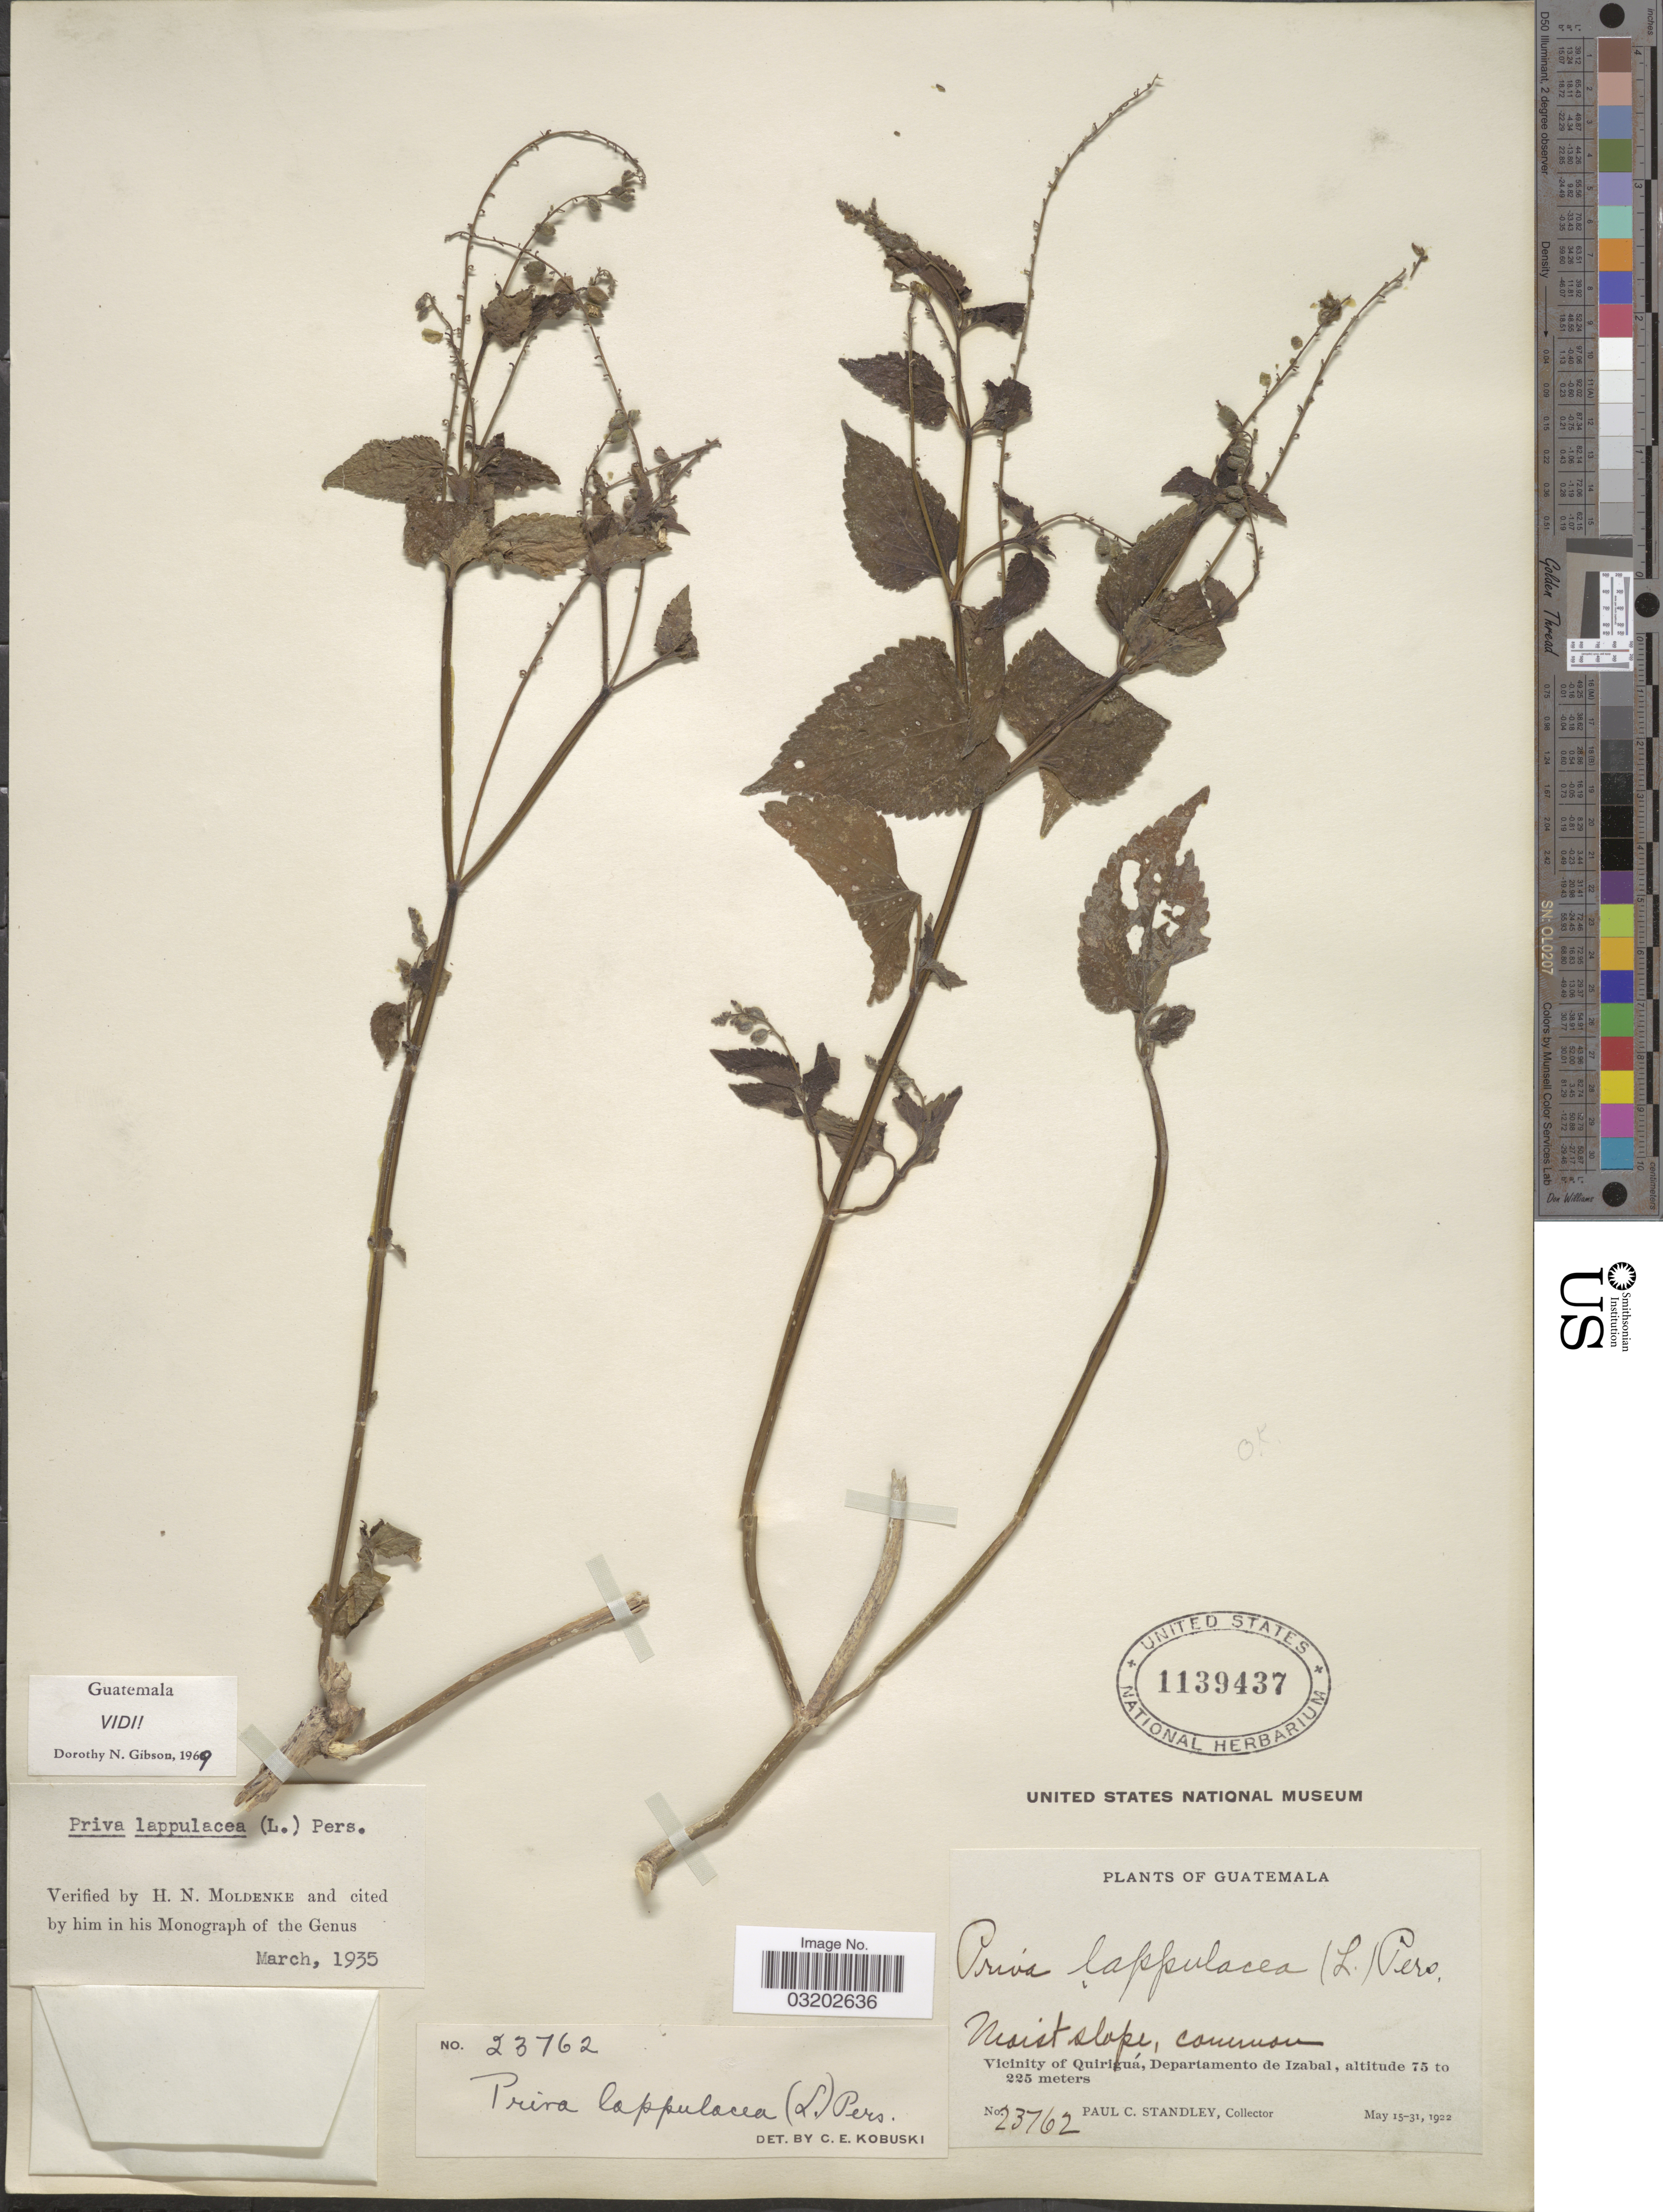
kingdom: Plantae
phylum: Tracheophyta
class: Magnoliopsida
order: Lamiales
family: Verbenaceae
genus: Priva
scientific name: Priva lappulacea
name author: (L.) Pers.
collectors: P. C. Standley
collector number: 23762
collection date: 1922-05-15/1922-05-31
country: Guatemala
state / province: Izabal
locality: Vicinity of Quiriguá, Departamento de Izabal.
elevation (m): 75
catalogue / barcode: US 1139437